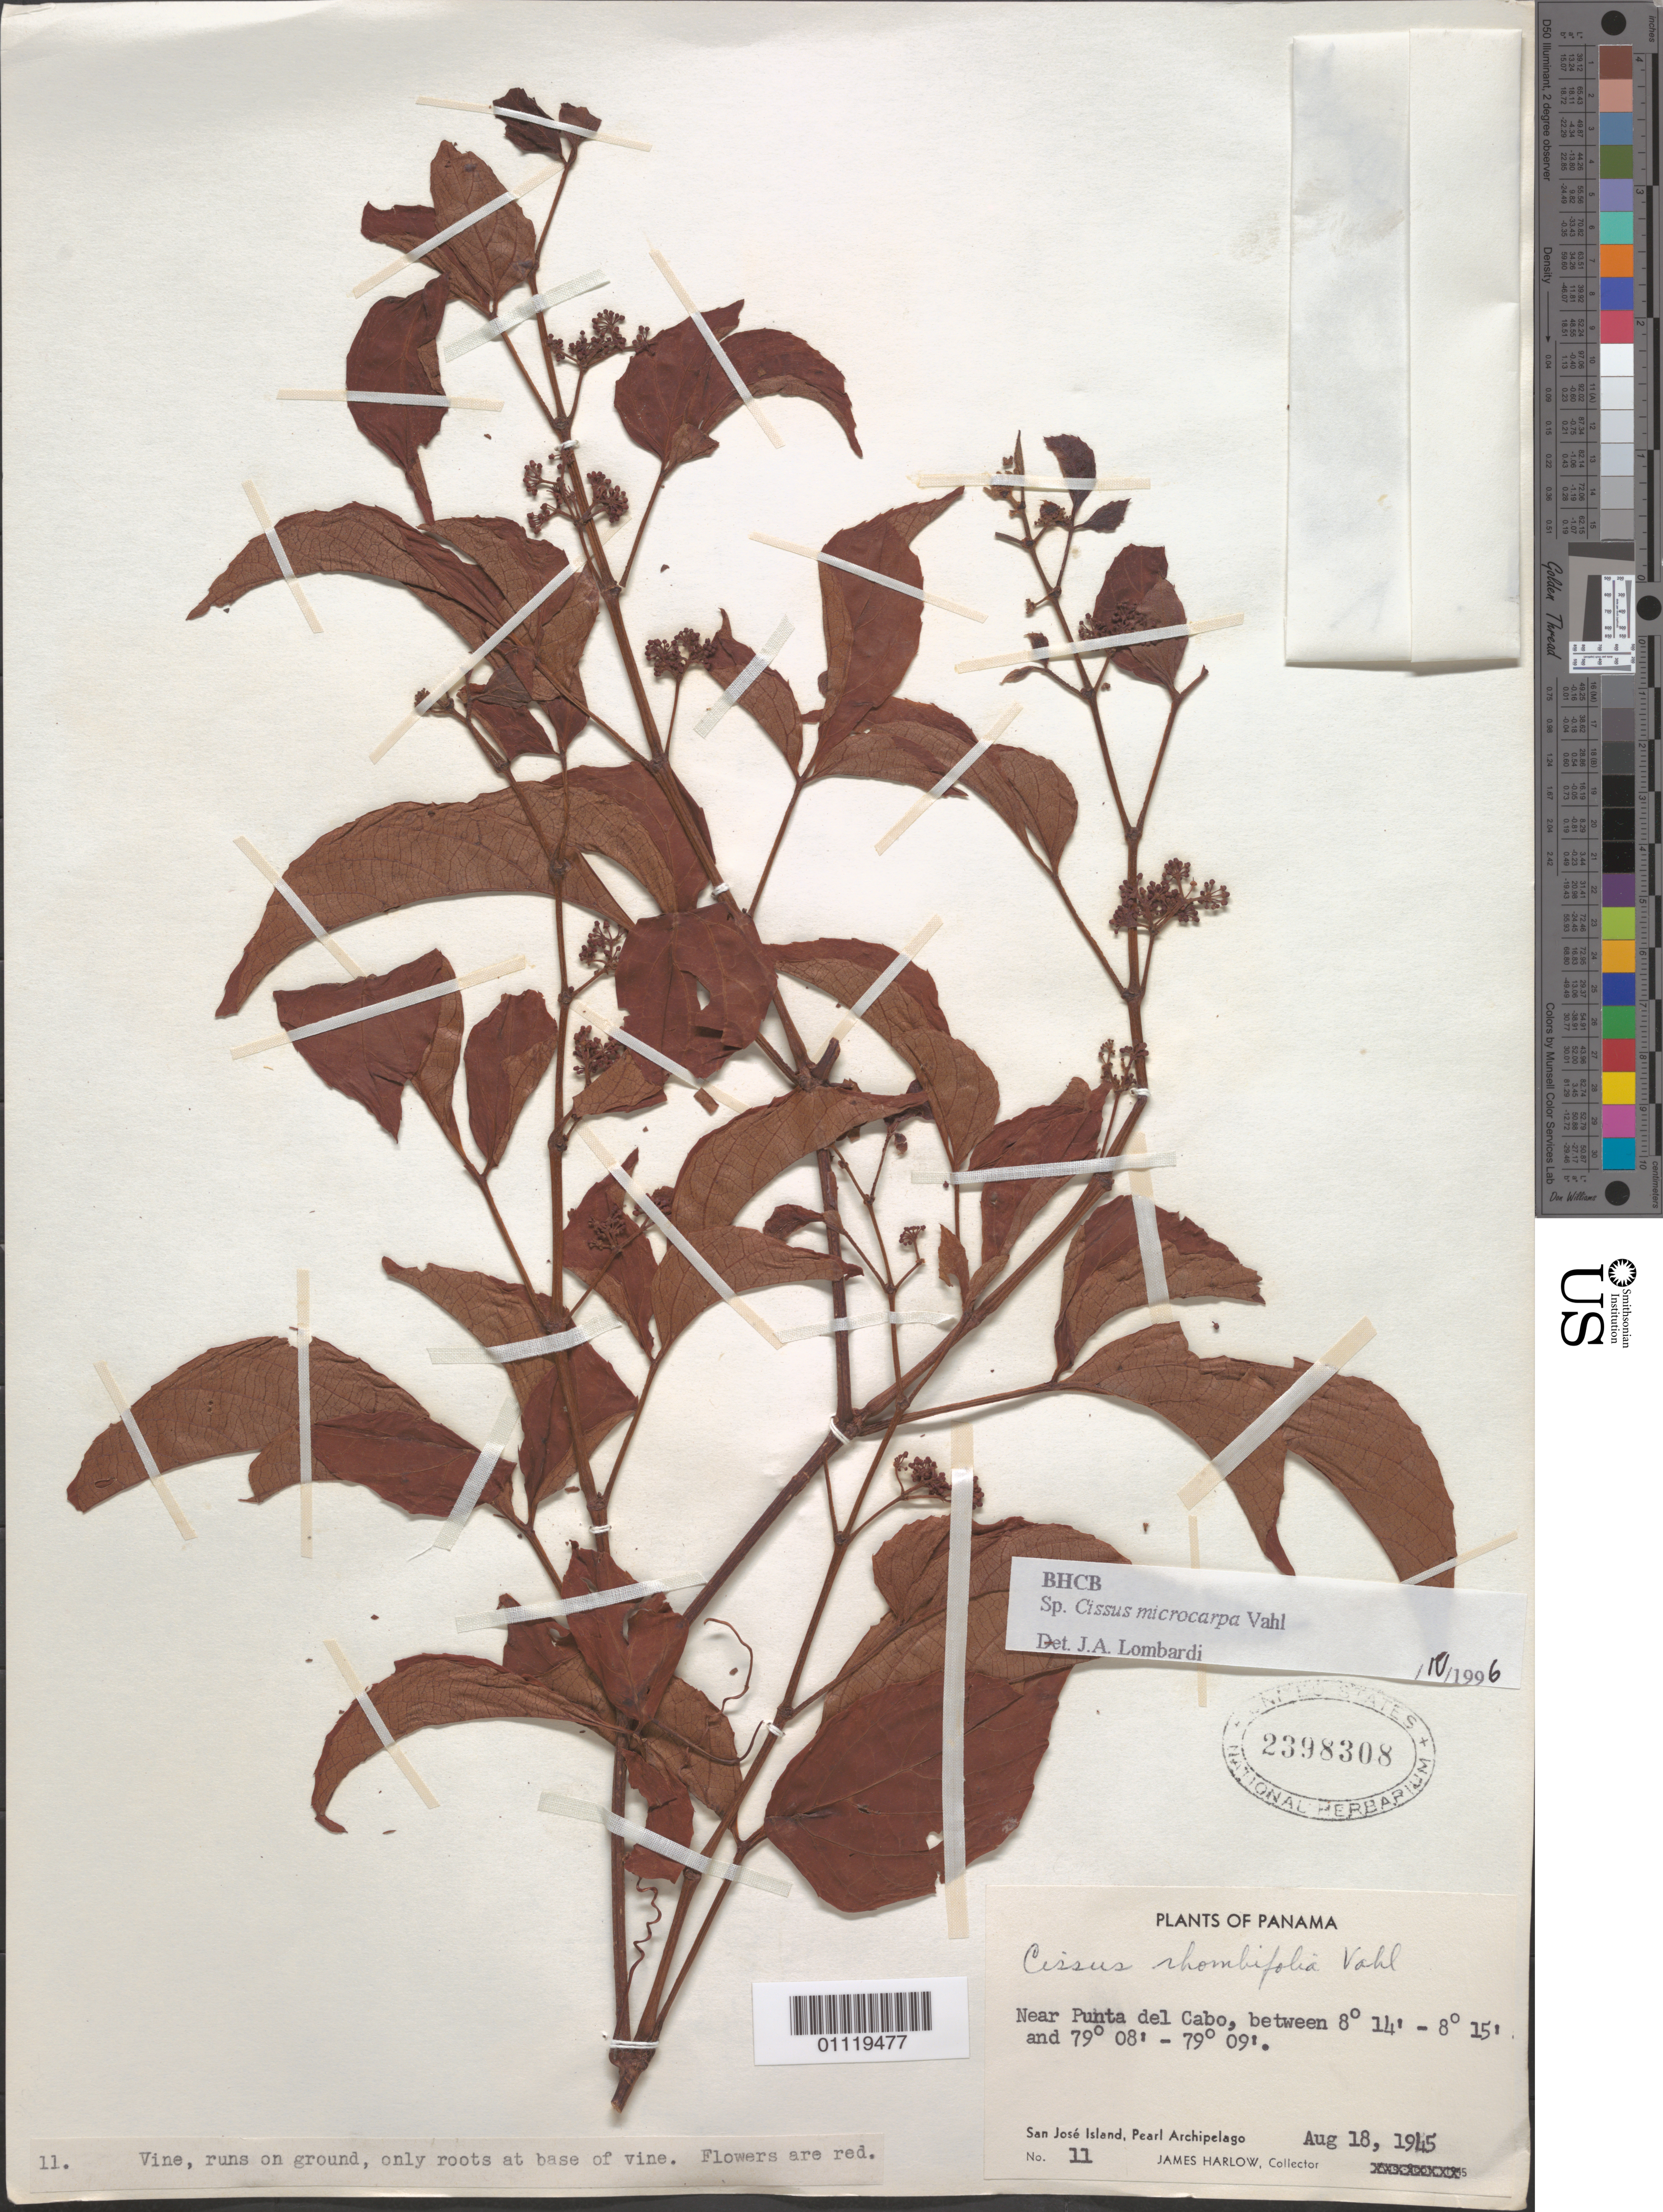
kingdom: Plantae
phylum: Tracheophyta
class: Magnoliopsida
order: Vitales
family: Vitaceae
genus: Cissus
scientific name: Cissus microcarpa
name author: Vahl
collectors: J. Harlow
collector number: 11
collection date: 1945-08-18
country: Panama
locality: Near Punta del Cabo. San Jose Island, Pearl Archipelago.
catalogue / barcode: US 2398308